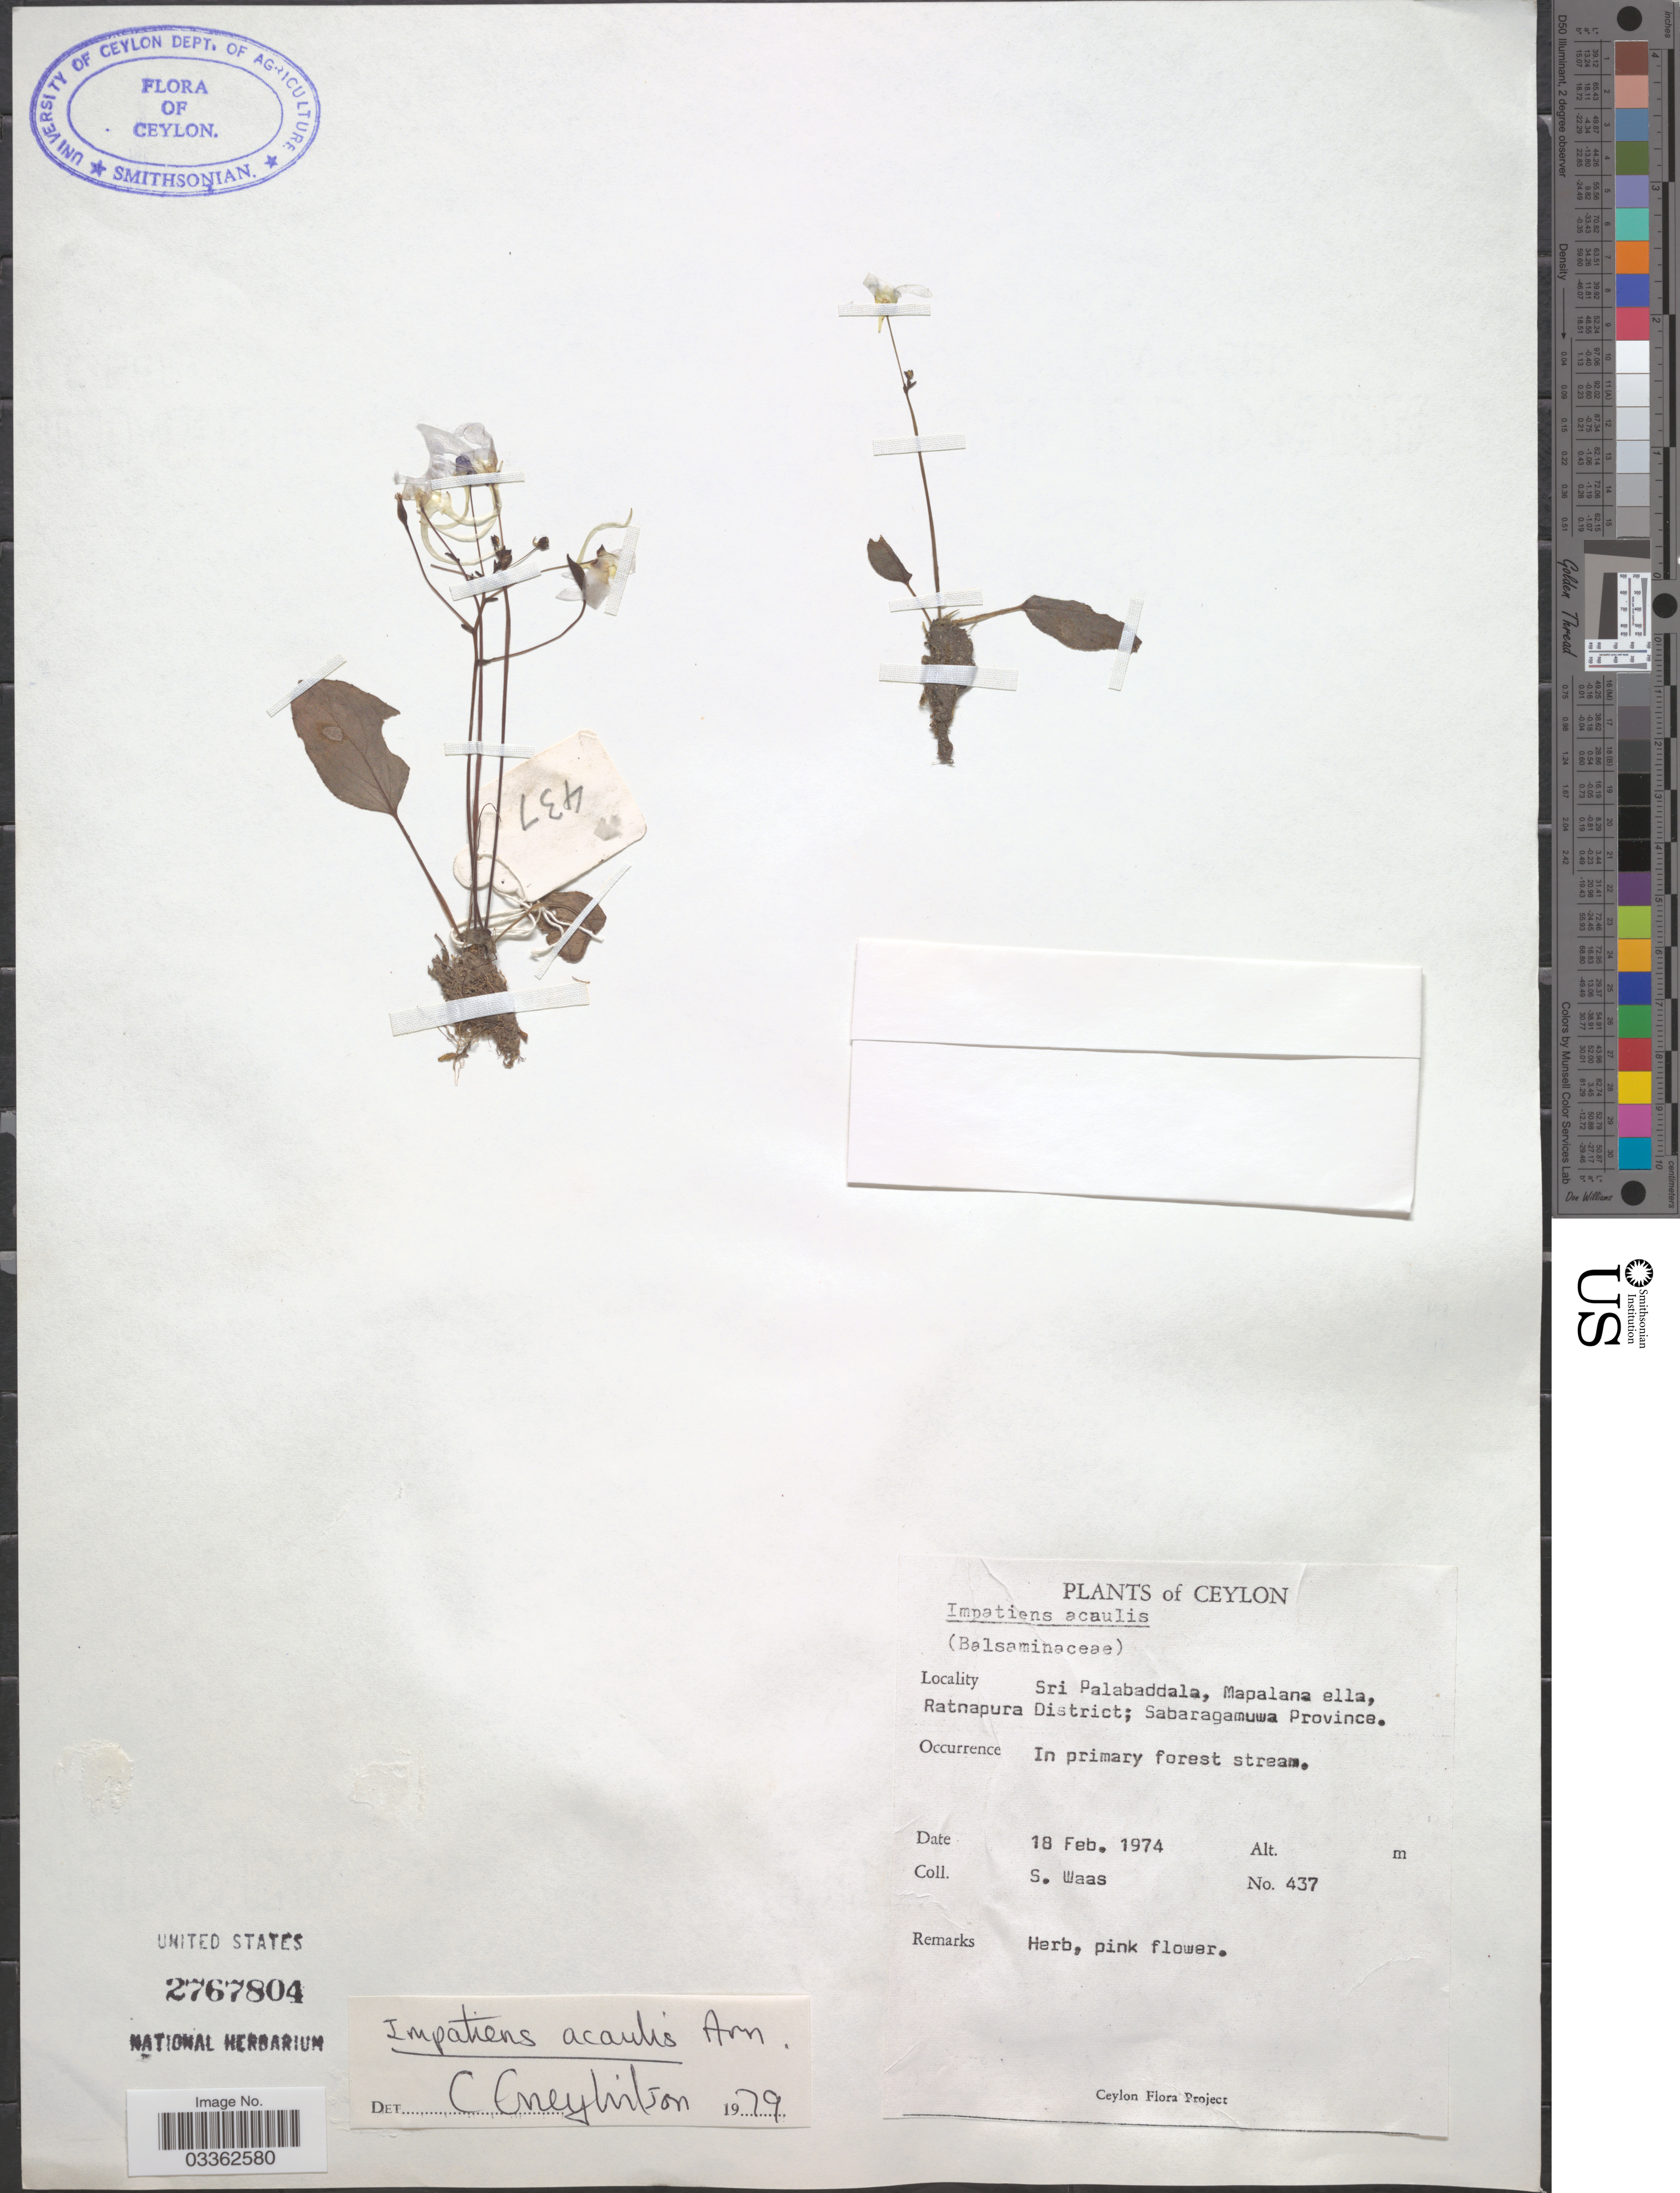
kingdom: Plantae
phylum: Tracheophyta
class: Magnoliopsida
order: Ericales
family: Balsaminaceae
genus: Impatiens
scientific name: Impatiens acaulis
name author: Arn.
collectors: S. Waas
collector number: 437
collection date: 1974-02-18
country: Sri Lanka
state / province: Sabaragamuwa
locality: Ceylon. Sri Palabaddala, Mapalana ella, Ratnapura District.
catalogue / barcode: US 2767804